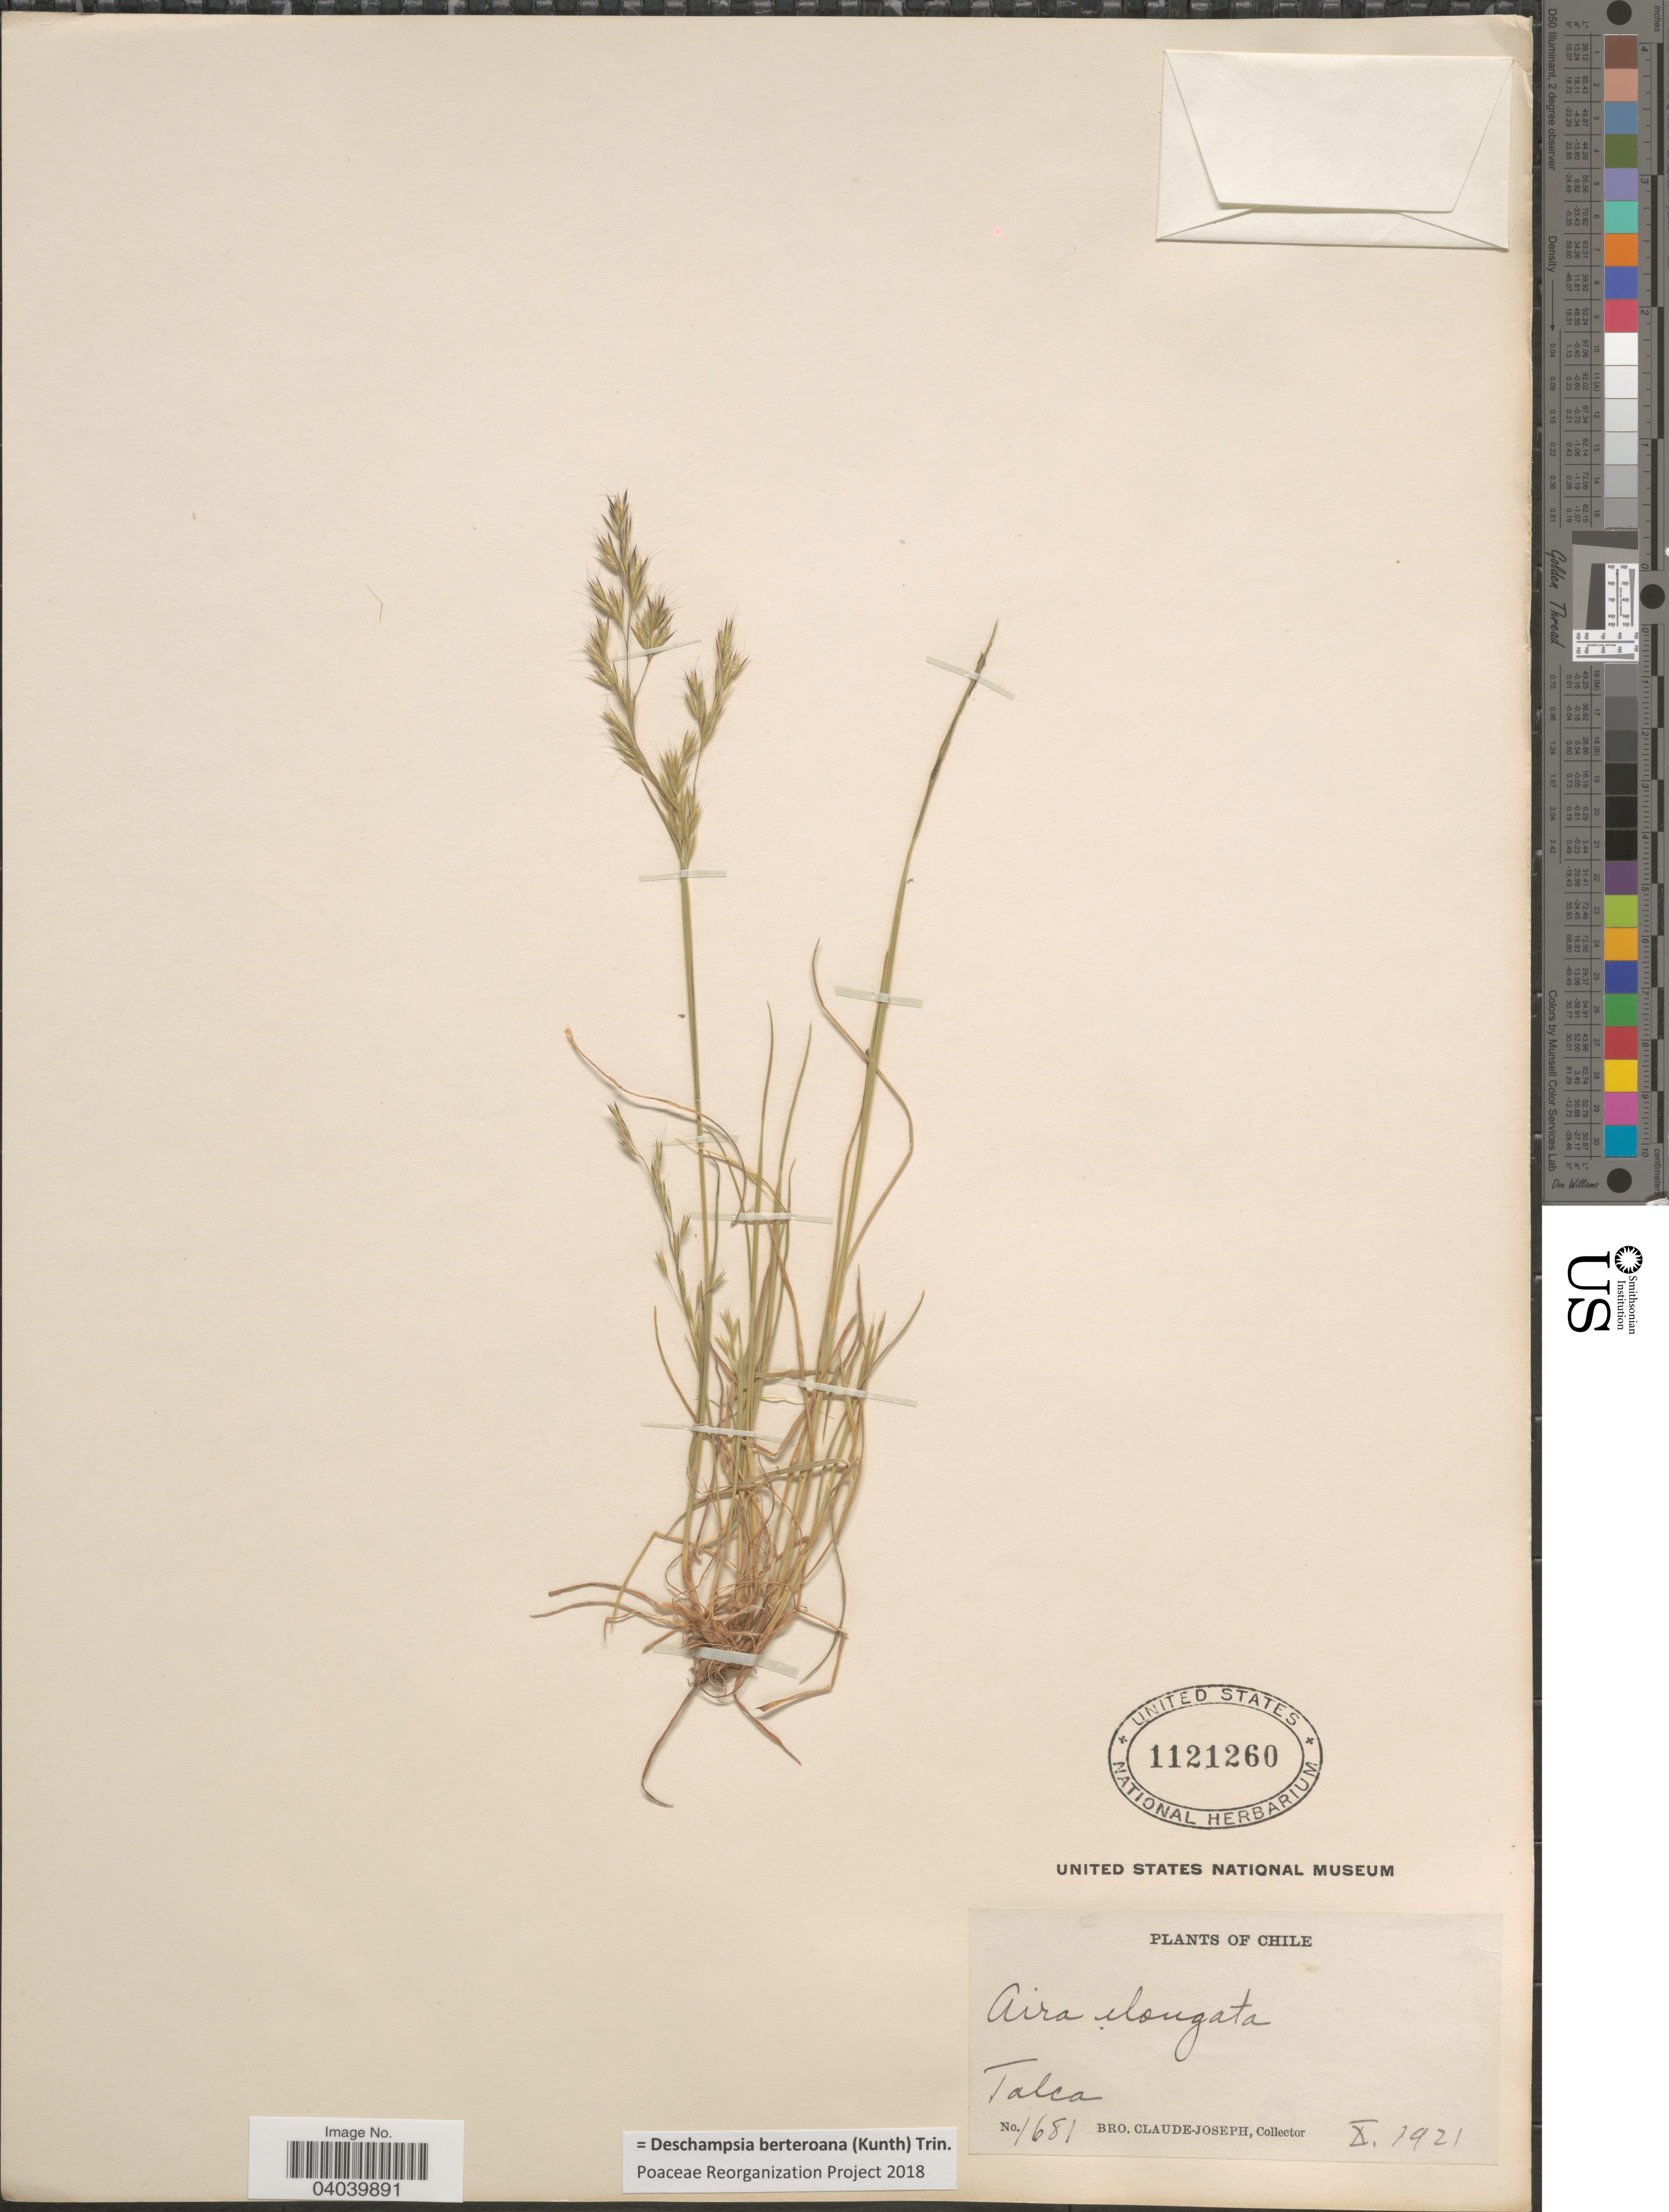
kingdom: Plantae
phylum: Tracheophyta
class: Liliopsida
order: Poales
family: Poaceae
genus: Deschampsia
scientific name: Deschampsia berteroana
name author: (Kunth) Trin.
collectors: Bro. Claude-Joseph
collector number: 1681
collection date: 1921-10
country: Chile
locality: Talca.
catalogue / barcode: US 1121260